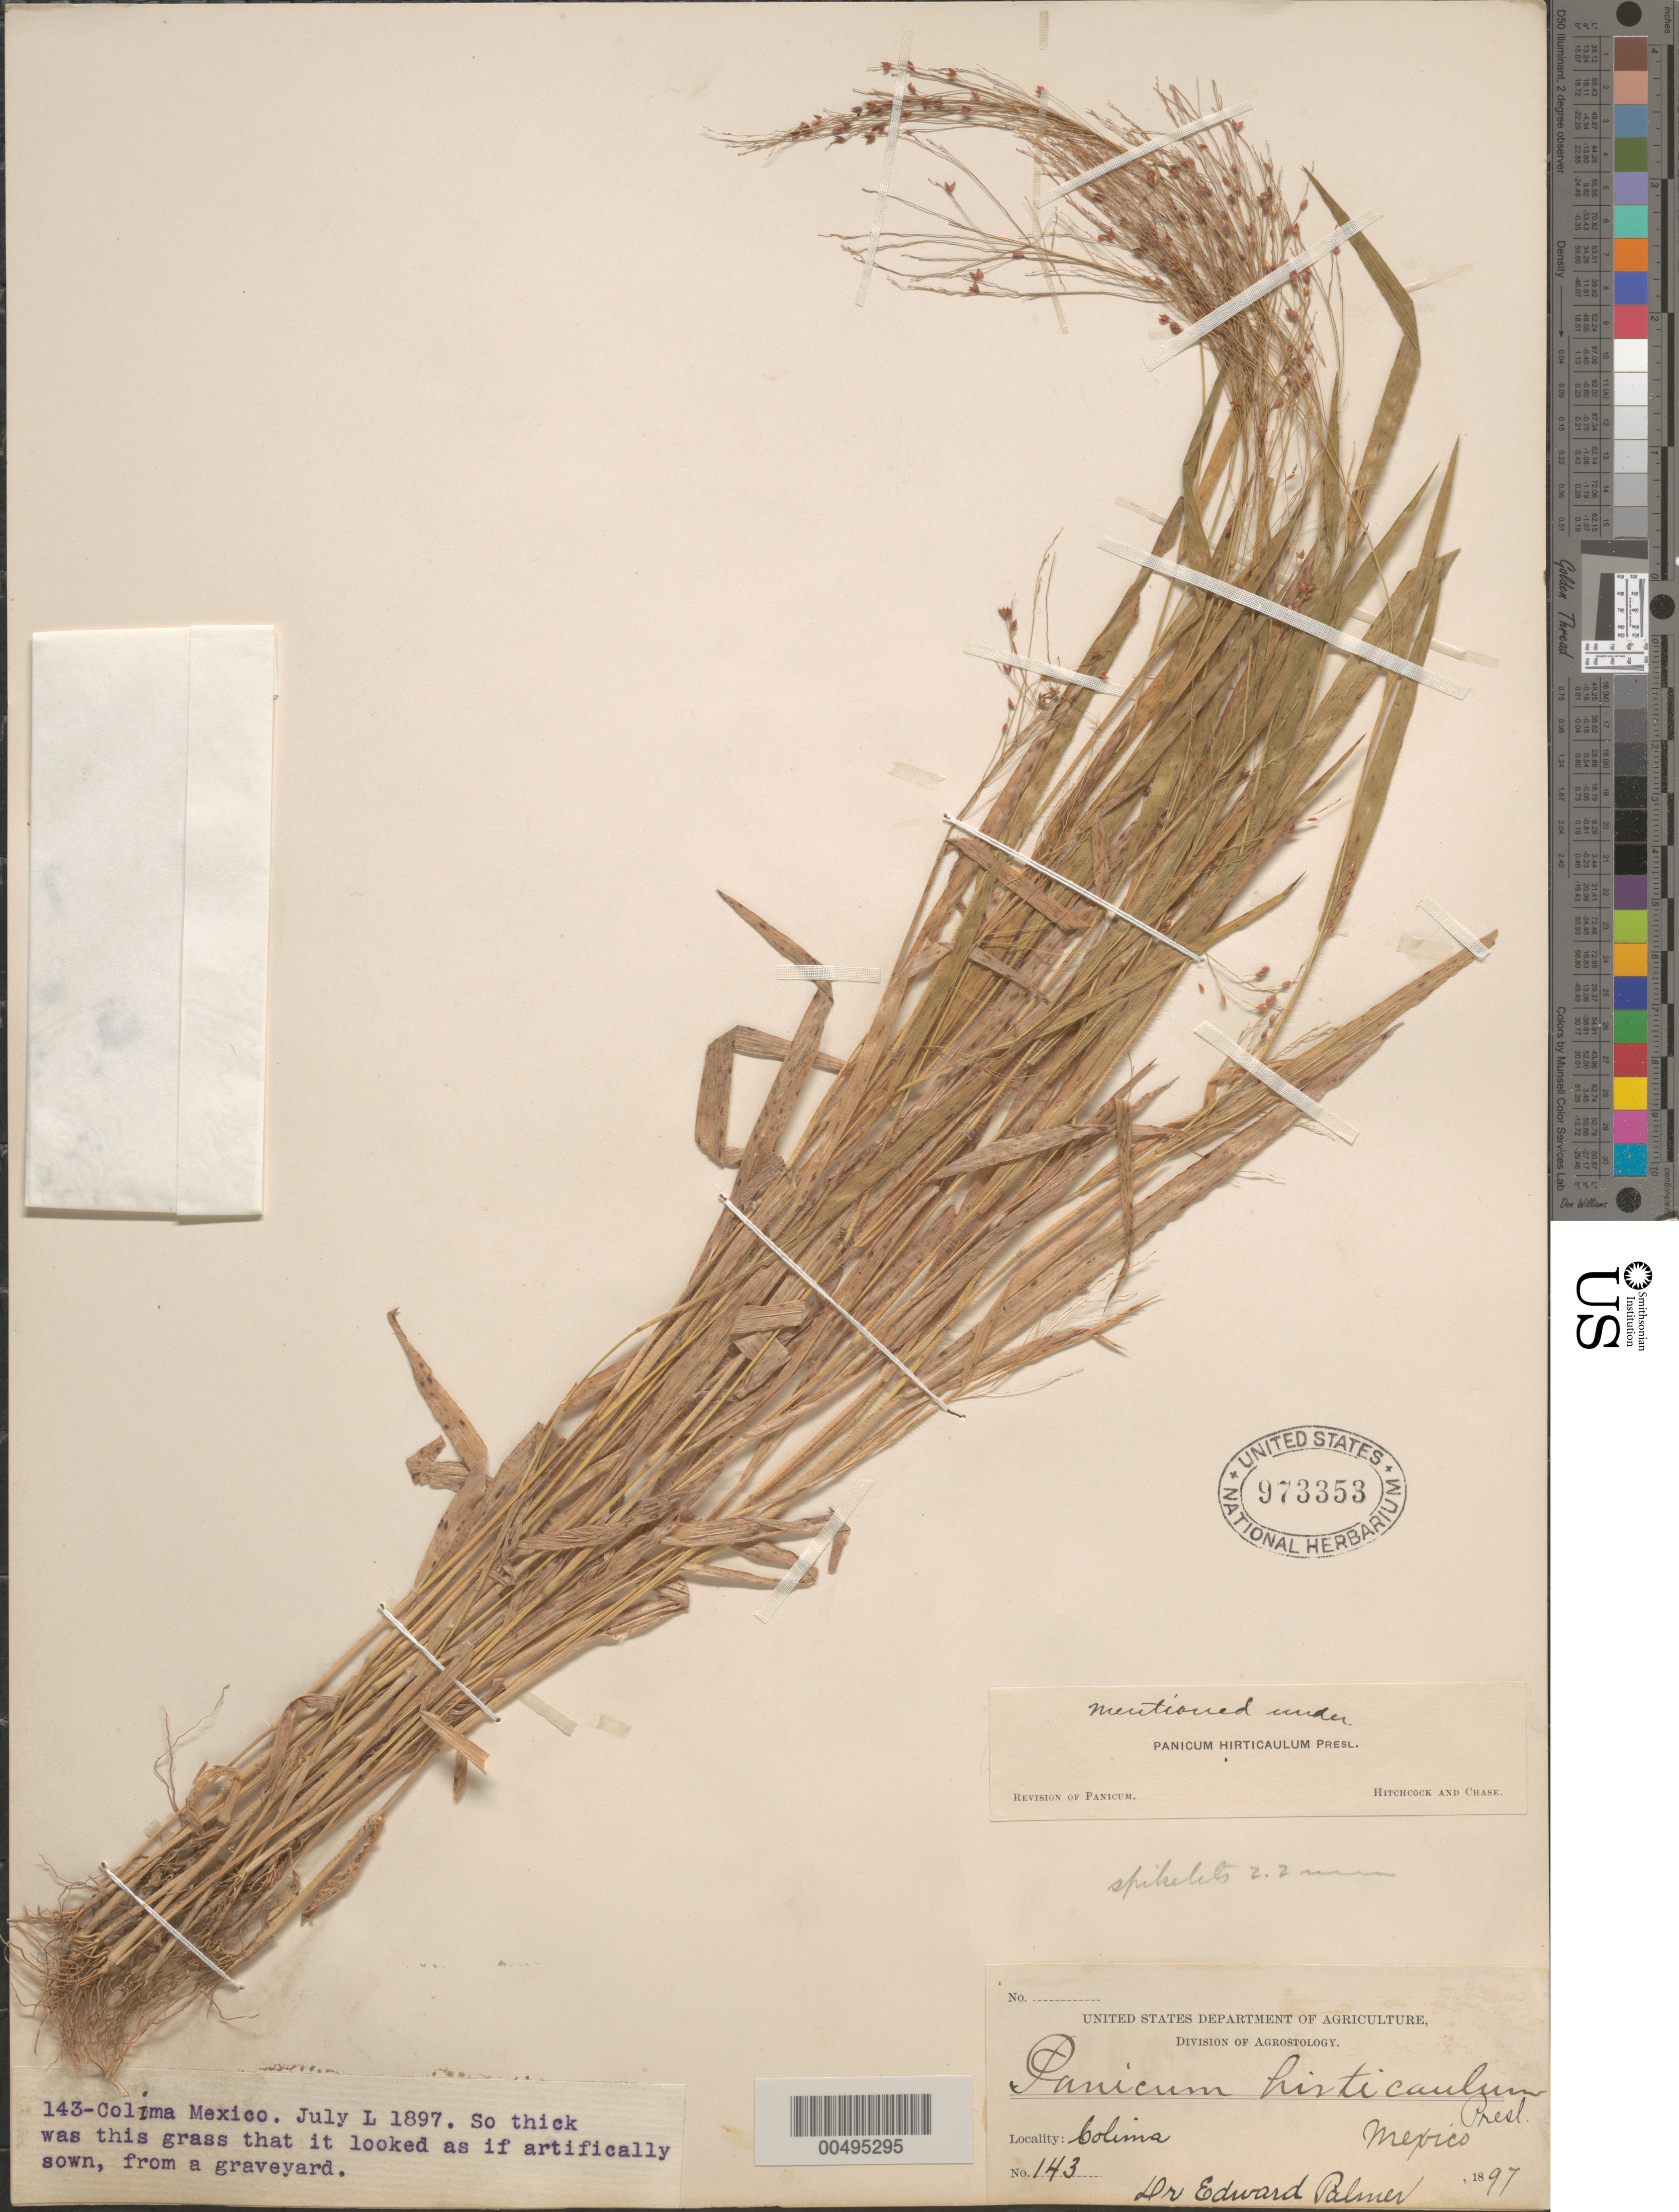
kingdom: Plantae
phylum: Tracheophyta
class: Liliopsida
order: Poales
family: Poaceae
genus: Panicum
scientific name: Panicum hirticaule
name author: J. Presl in C. Presl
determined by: Hitchcock, A. S.; Chase, [M.] A.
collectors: E. Palmer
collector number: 143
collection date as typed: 1 Jul 1897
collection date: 1897-07-01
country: Mexico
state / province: Colima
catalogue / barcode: US 973353